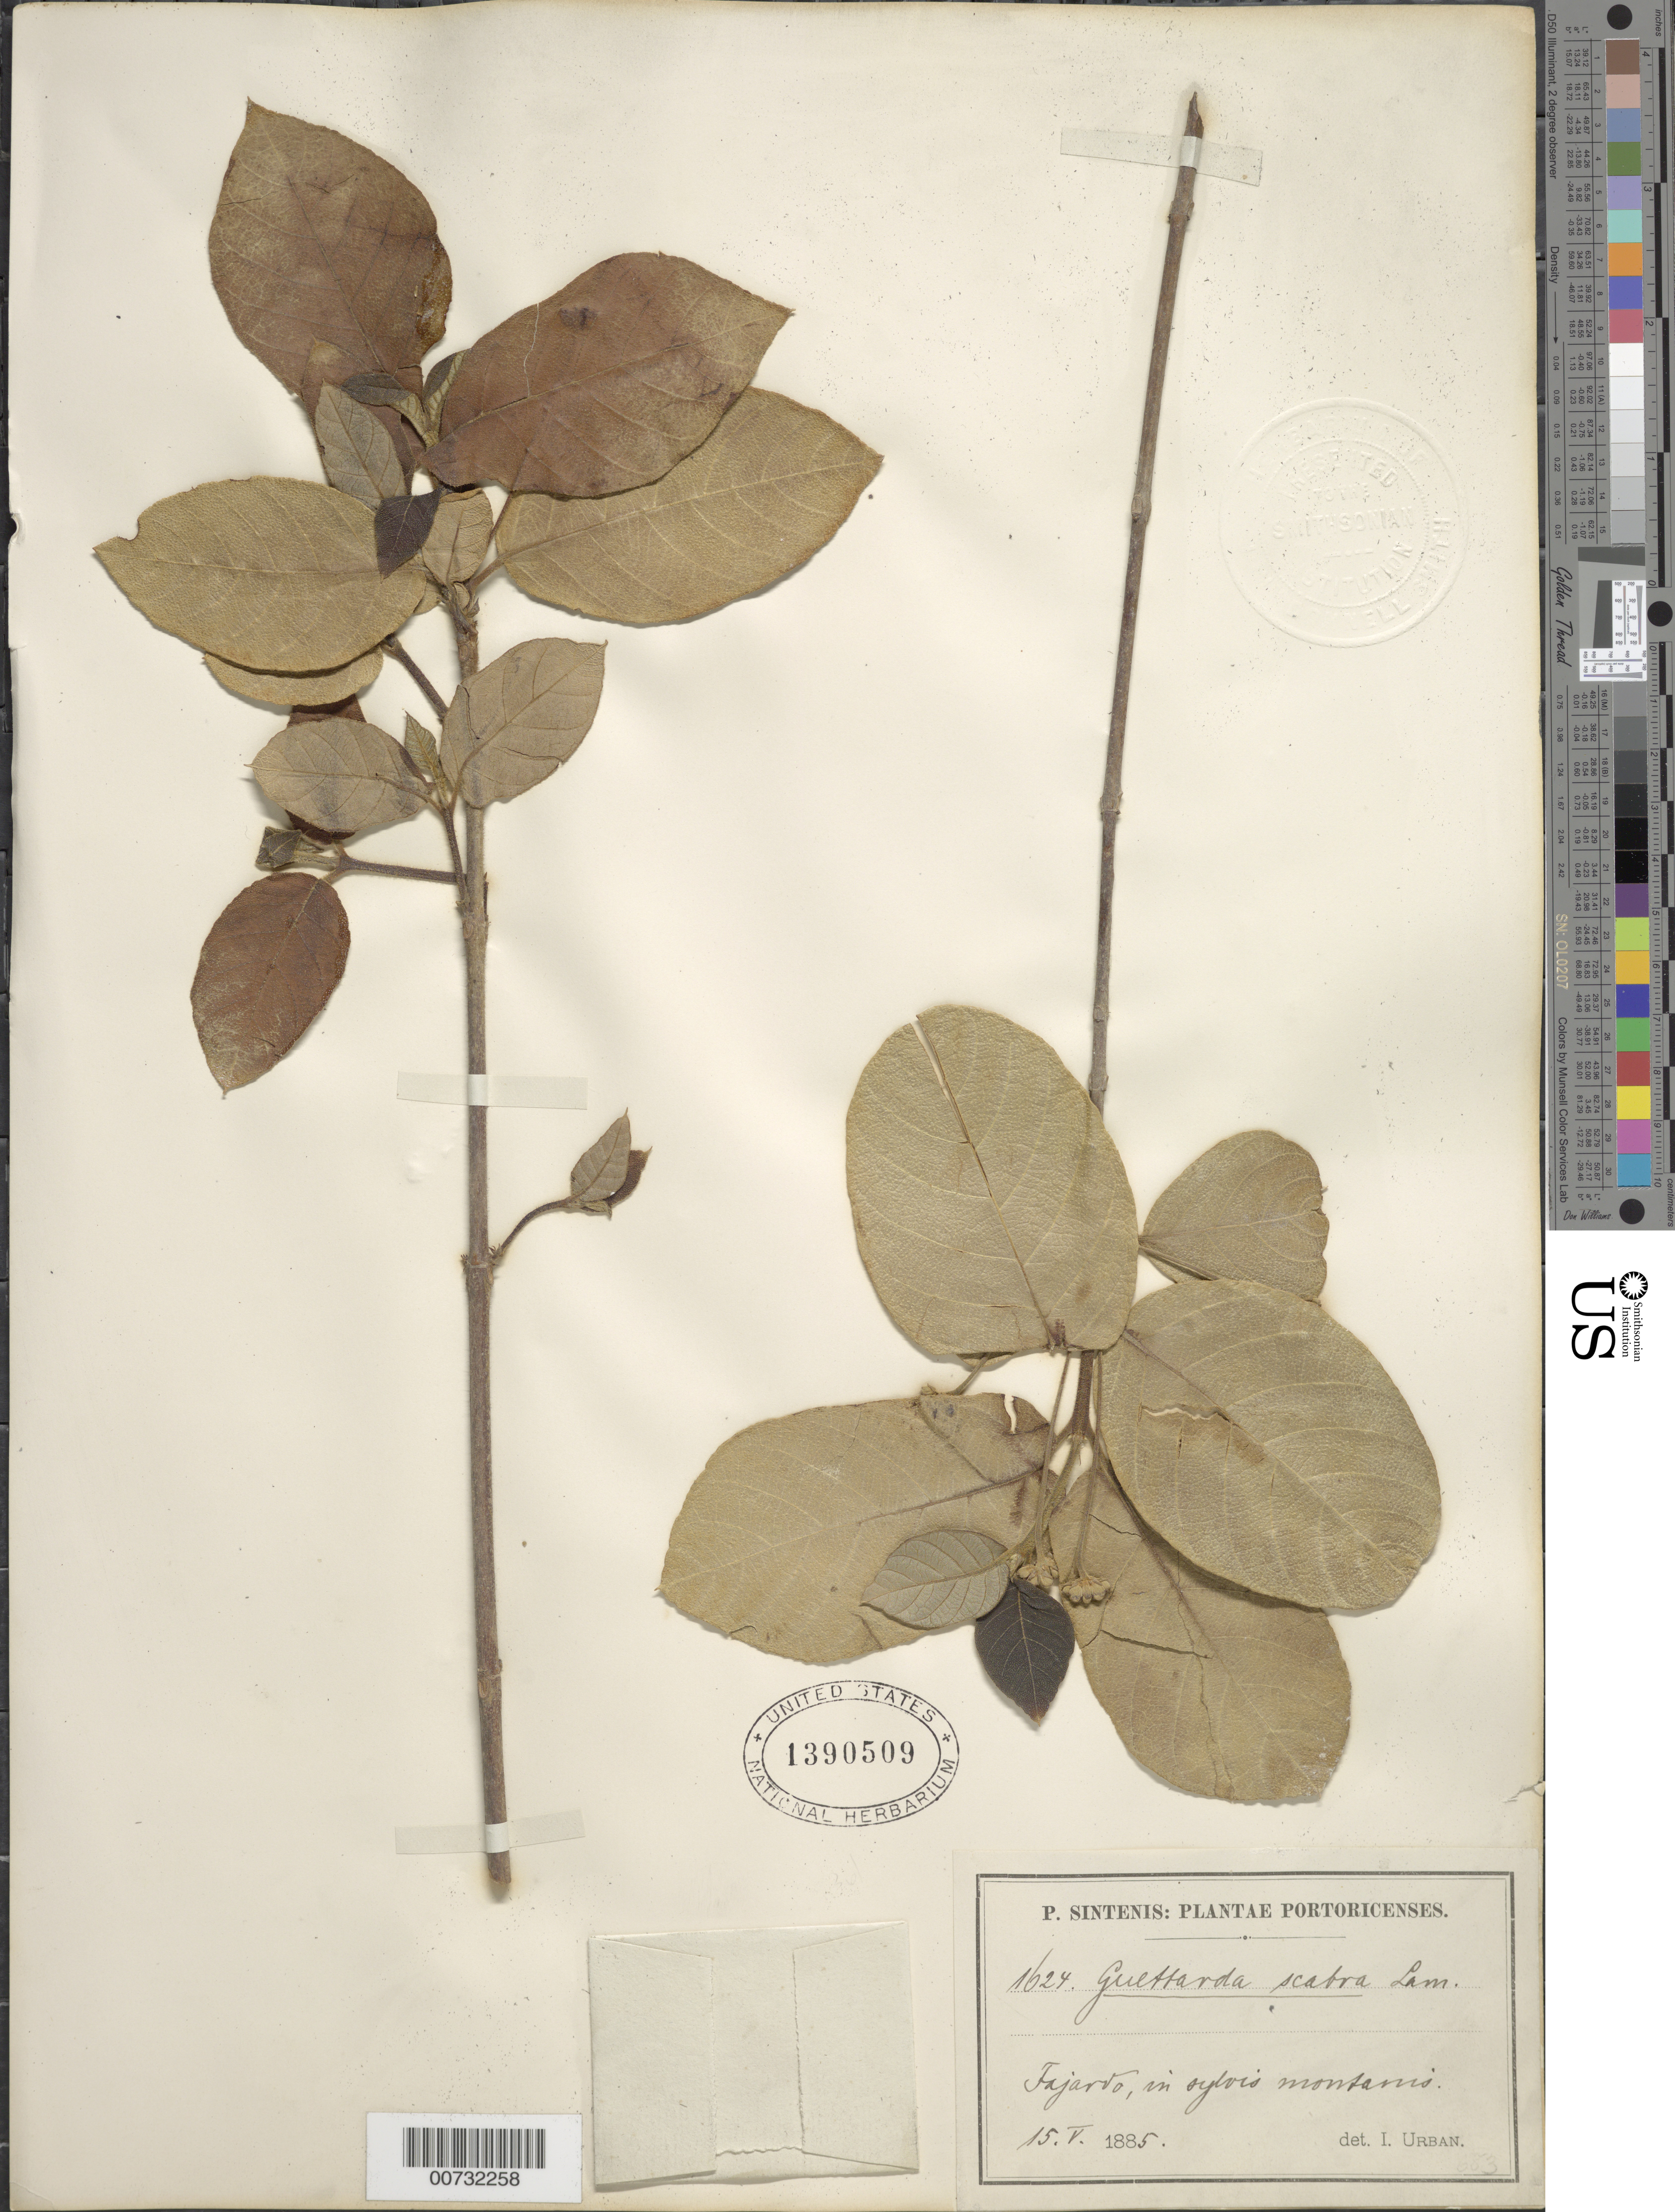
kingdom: Plantae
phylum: Tracheophyta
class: Magnoliopsida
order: Gentianales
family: Rubiaceae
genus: Guettarda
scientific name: Guettarda scabra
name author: (L.) Vent.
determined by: Urban, Ignatz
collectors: P. Sintenis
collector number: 1624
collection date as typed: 15 May 1885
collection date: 1885-05-15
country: Puerto Rico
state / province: Fajardo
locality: Fajardo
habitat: In sylvis montanis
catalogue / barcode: US 1390509